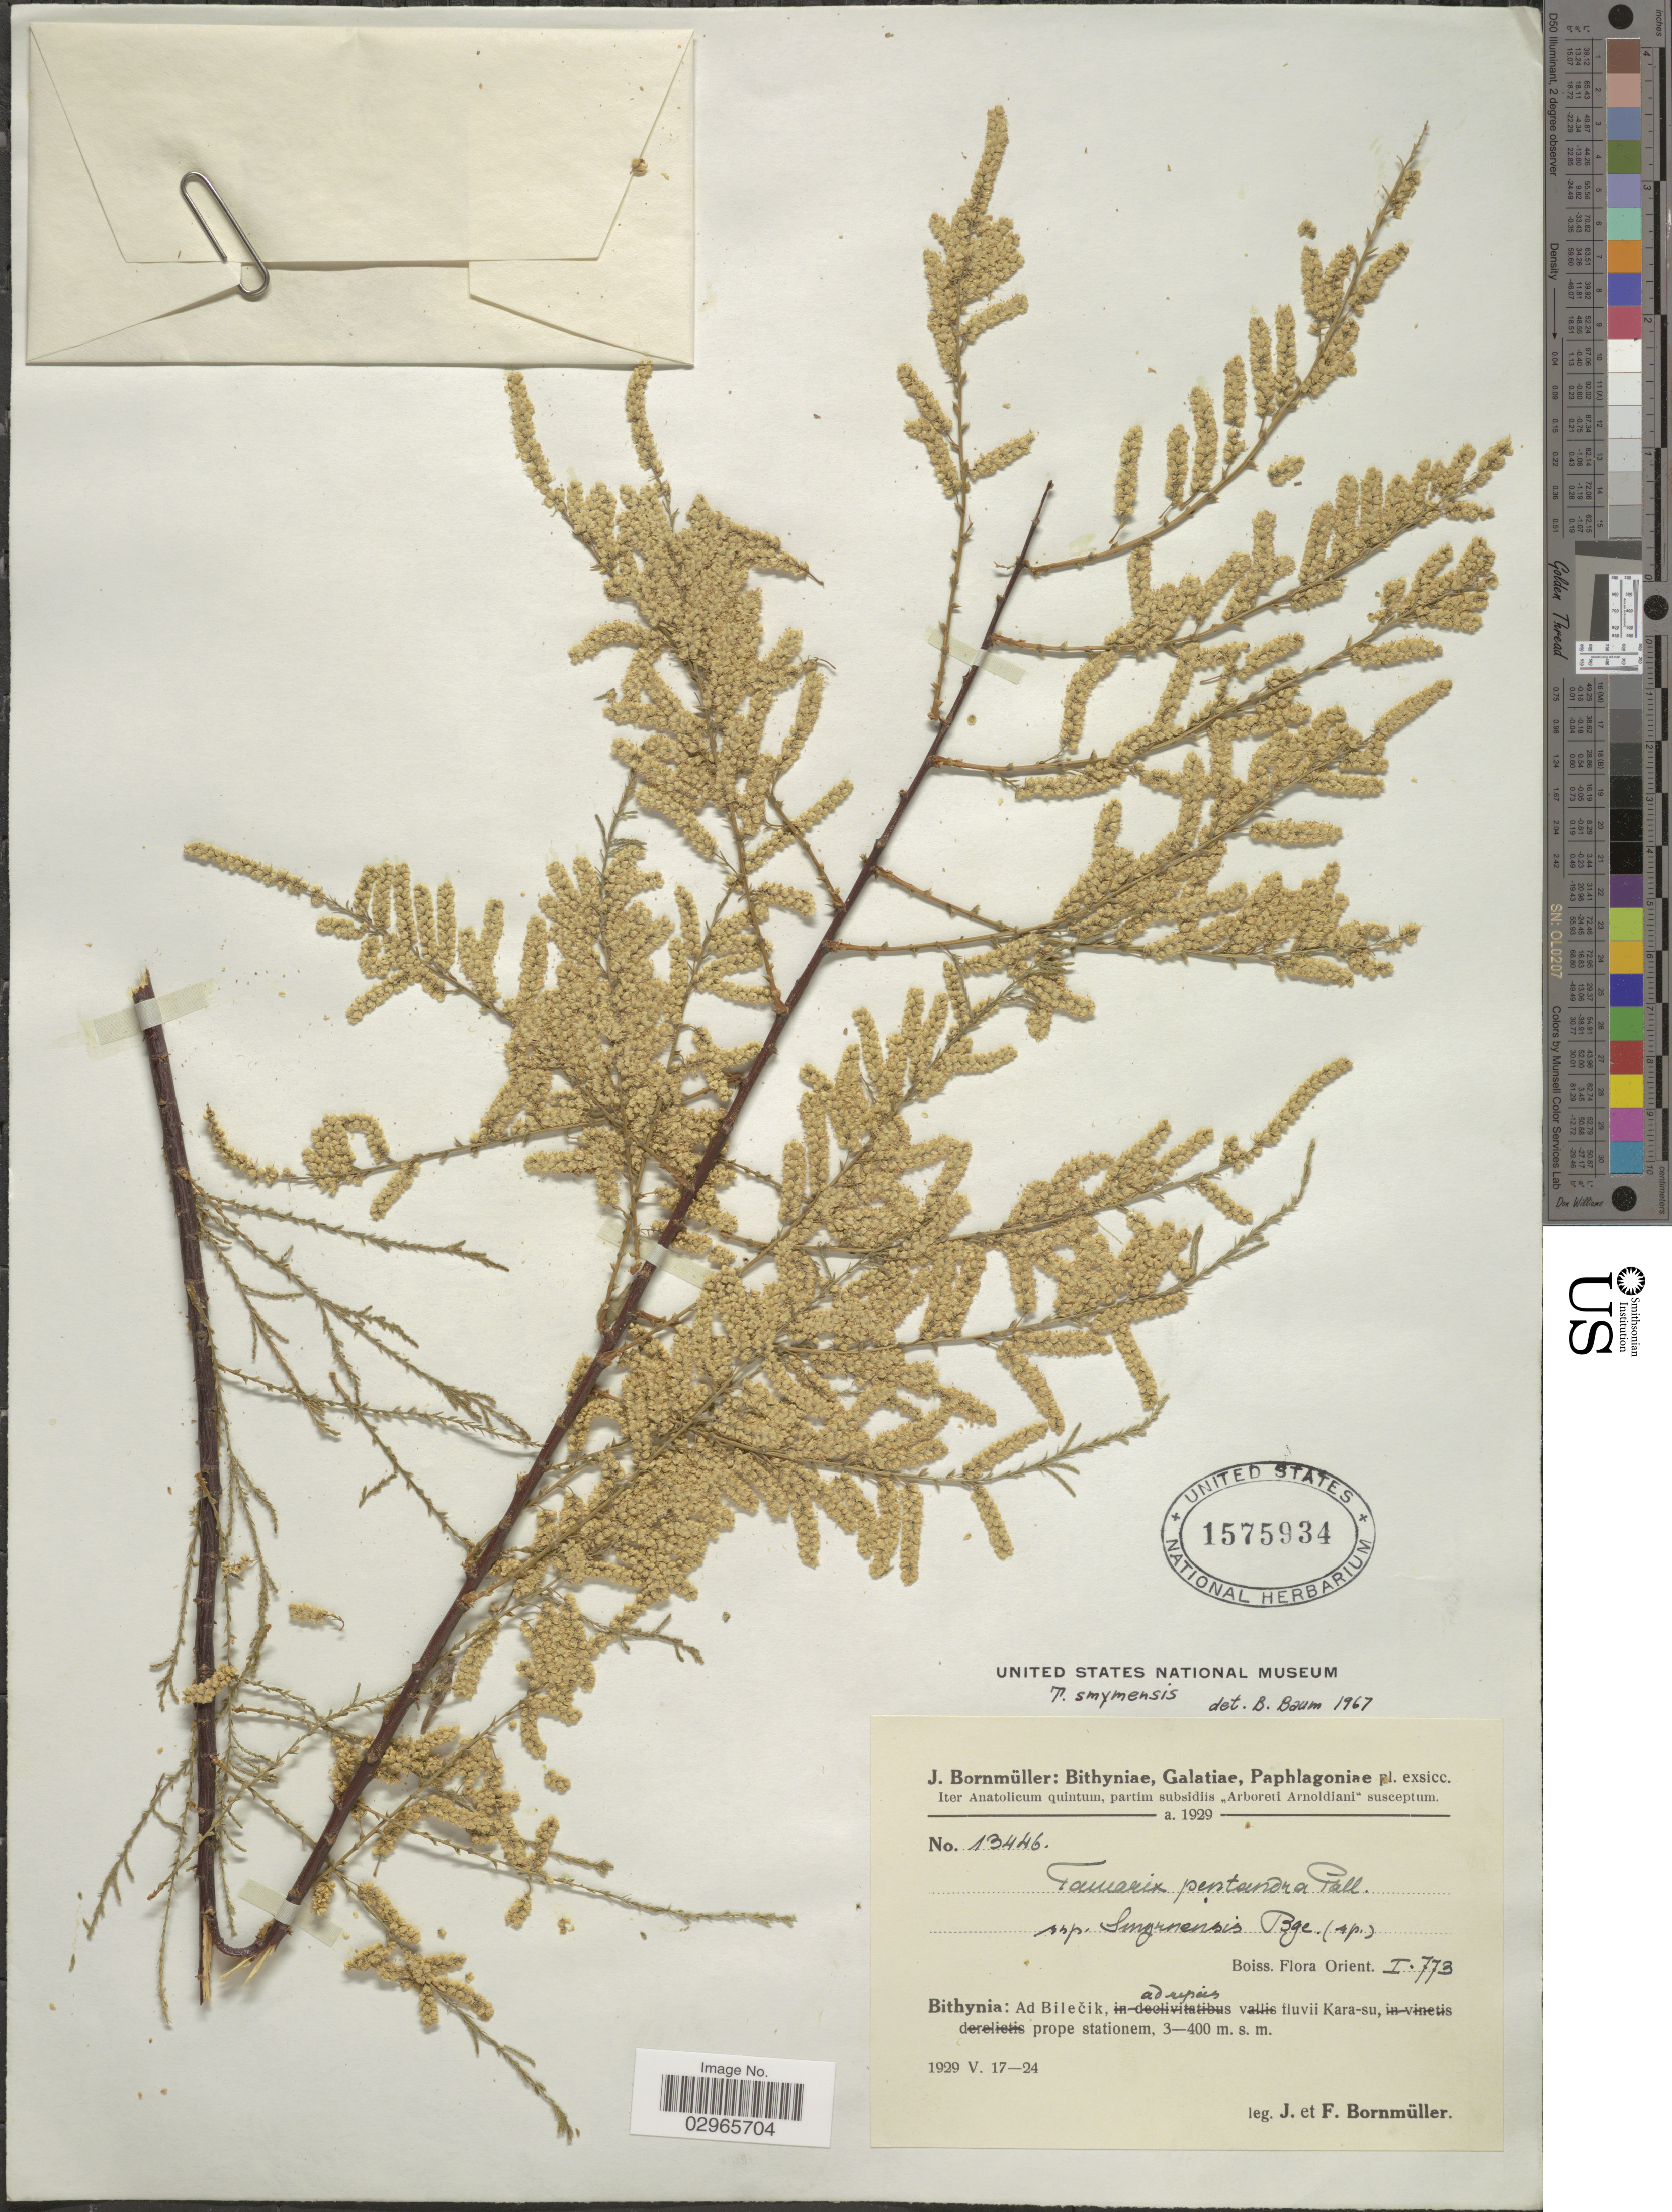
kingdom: Plantae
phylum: Tracheophyta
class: Magnoliopsida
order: Caryophyllales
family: Tamaricaceae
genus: Tamarix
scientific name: Tamarix smyrnensis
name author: Bunge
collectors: J. Bornmüller & F. Bornmüller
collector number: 13446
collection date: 1929-05-17/1929-05-24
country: Turkey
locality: Bithynia: Ad Bilecik, ad ripas fluvii Kara-su, prope stationem.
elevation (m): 300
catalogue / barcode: US 1575934